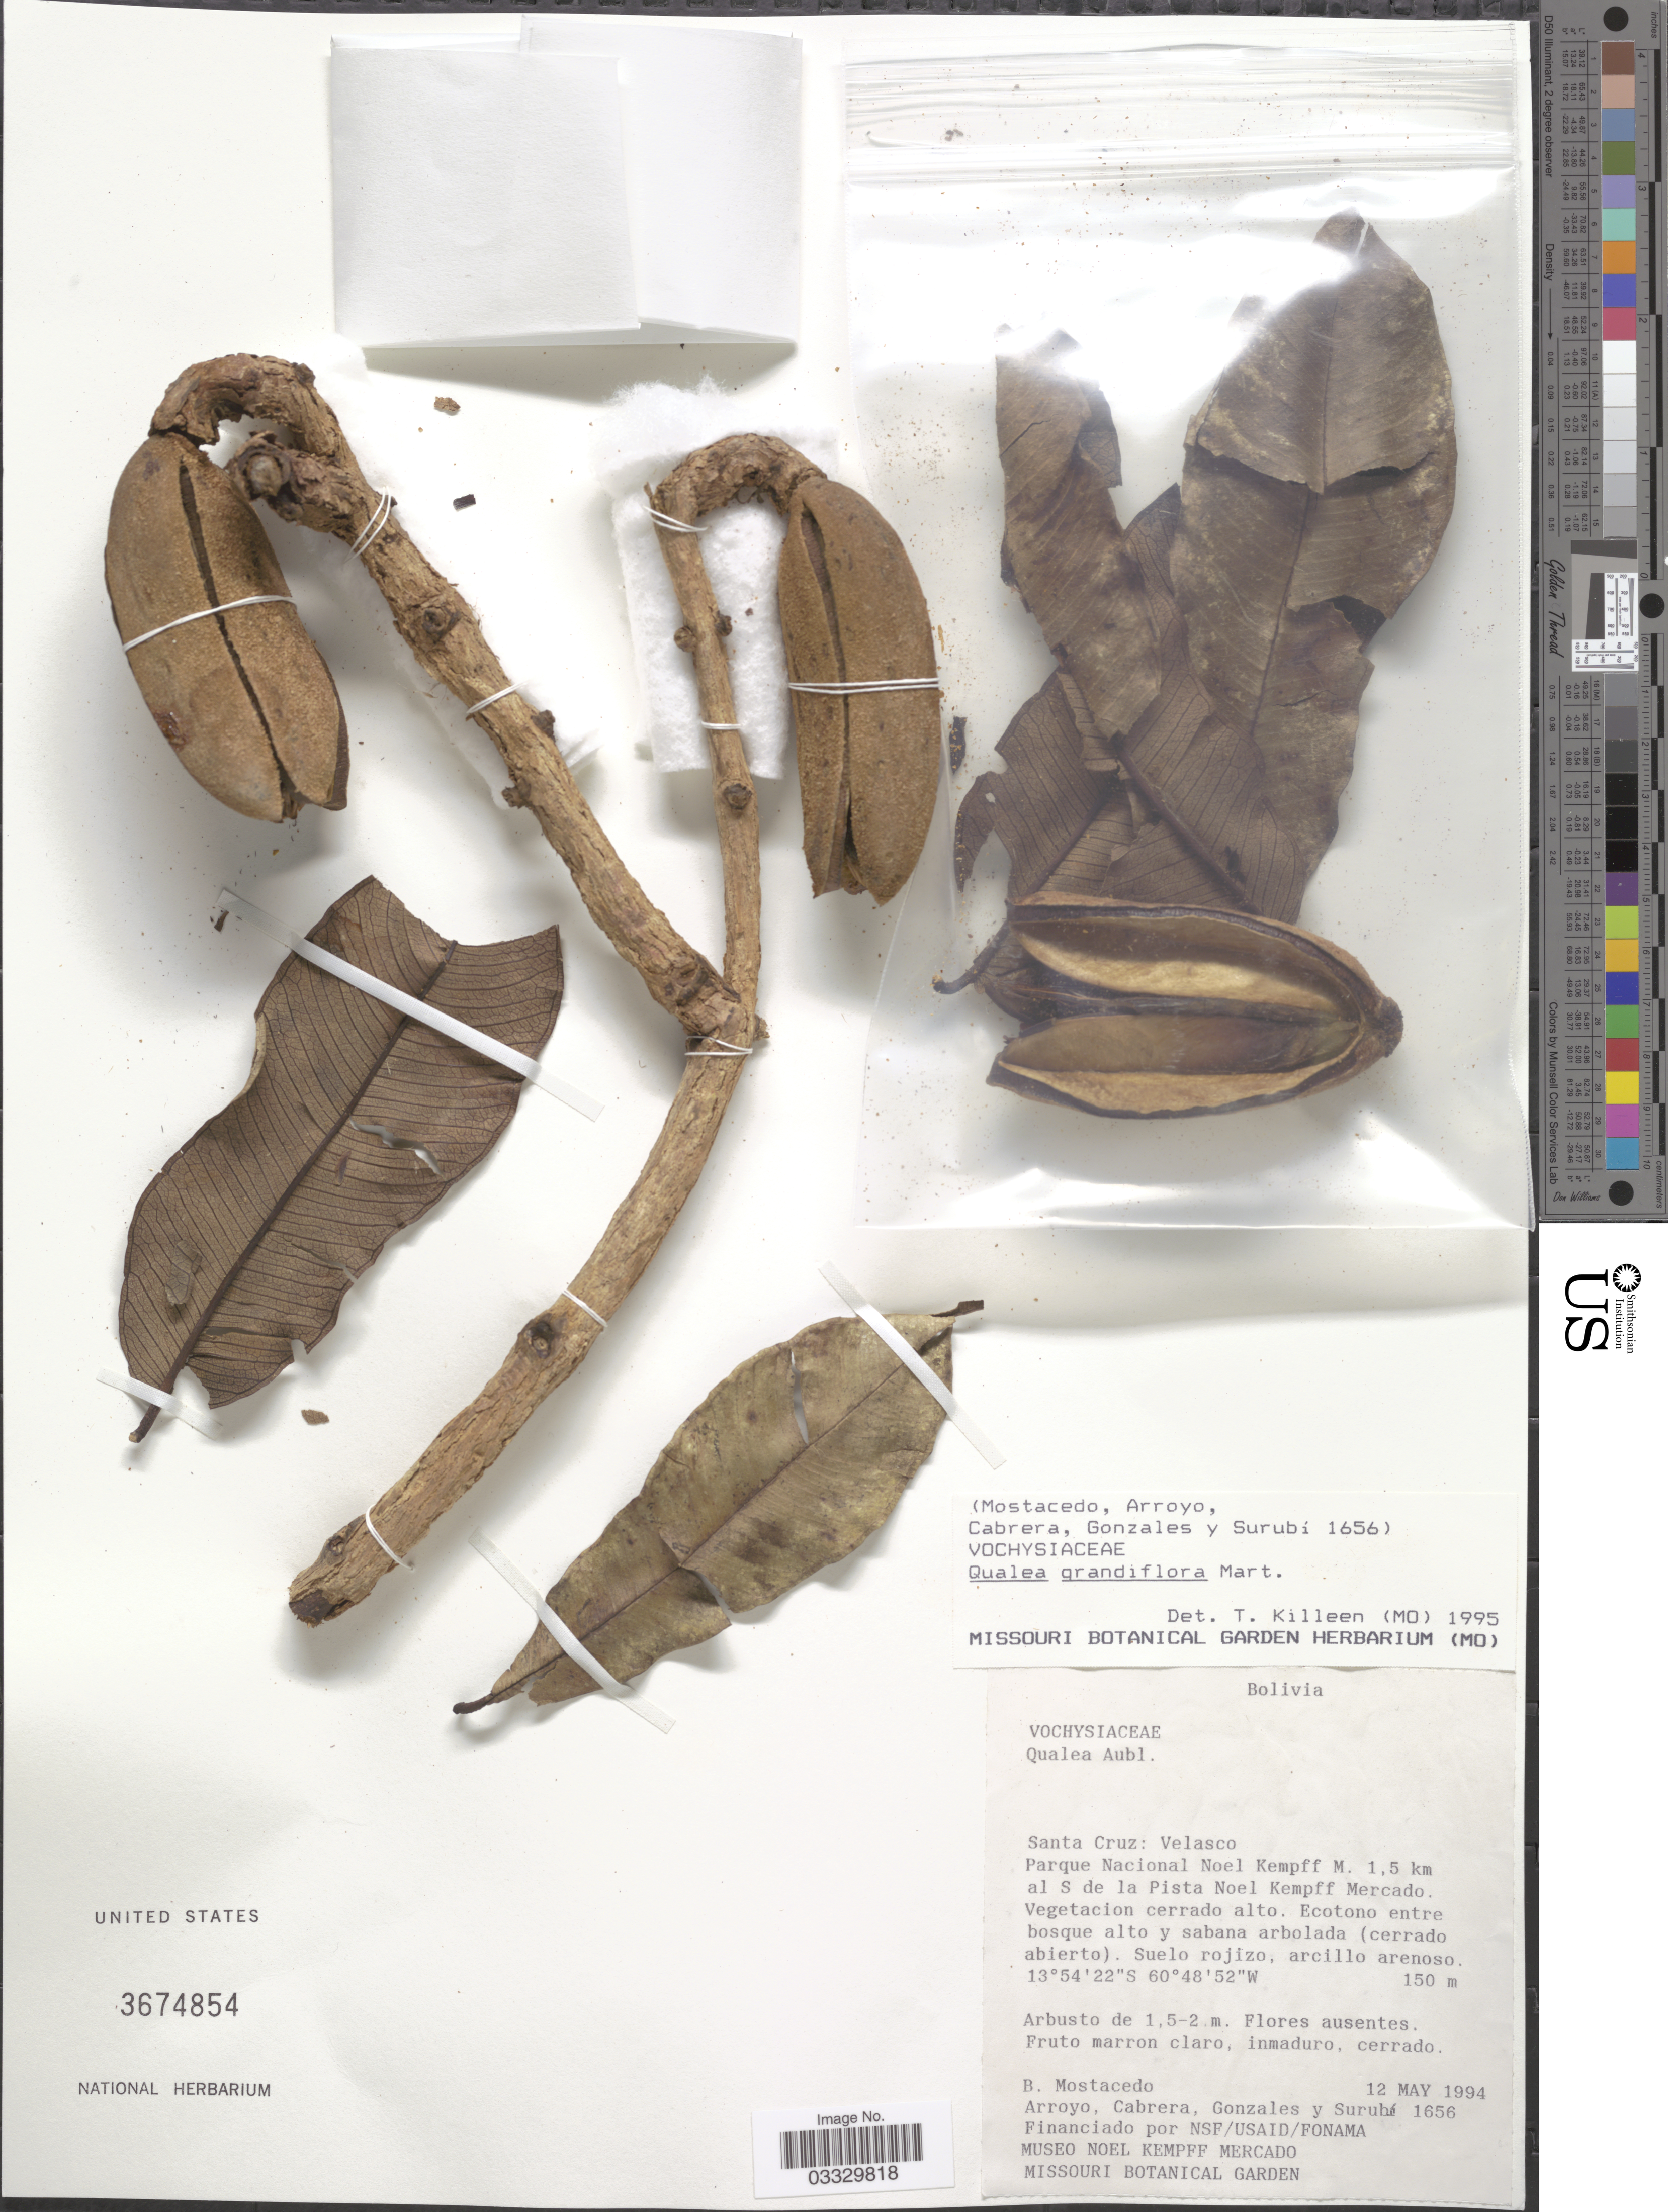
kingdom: Plantae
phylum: Tracheophyta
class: Magnoliopsida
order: Myrtales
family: Vochysiaceae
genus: Qualea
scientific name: Qualea grandiflora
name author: Mart.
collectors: B. Mostacedo, Arroyo, --, Cabrera, --, Gonzales, -- & Surubi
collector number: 1656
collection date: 1994-05-12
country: Bolivia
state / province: Santa Cruz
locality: Velasco. Parque Nacional Noel Kempff M. 1,5 km al S de la Pista Noel Kempff Mercado.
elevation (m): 150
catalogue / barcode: US 3674854